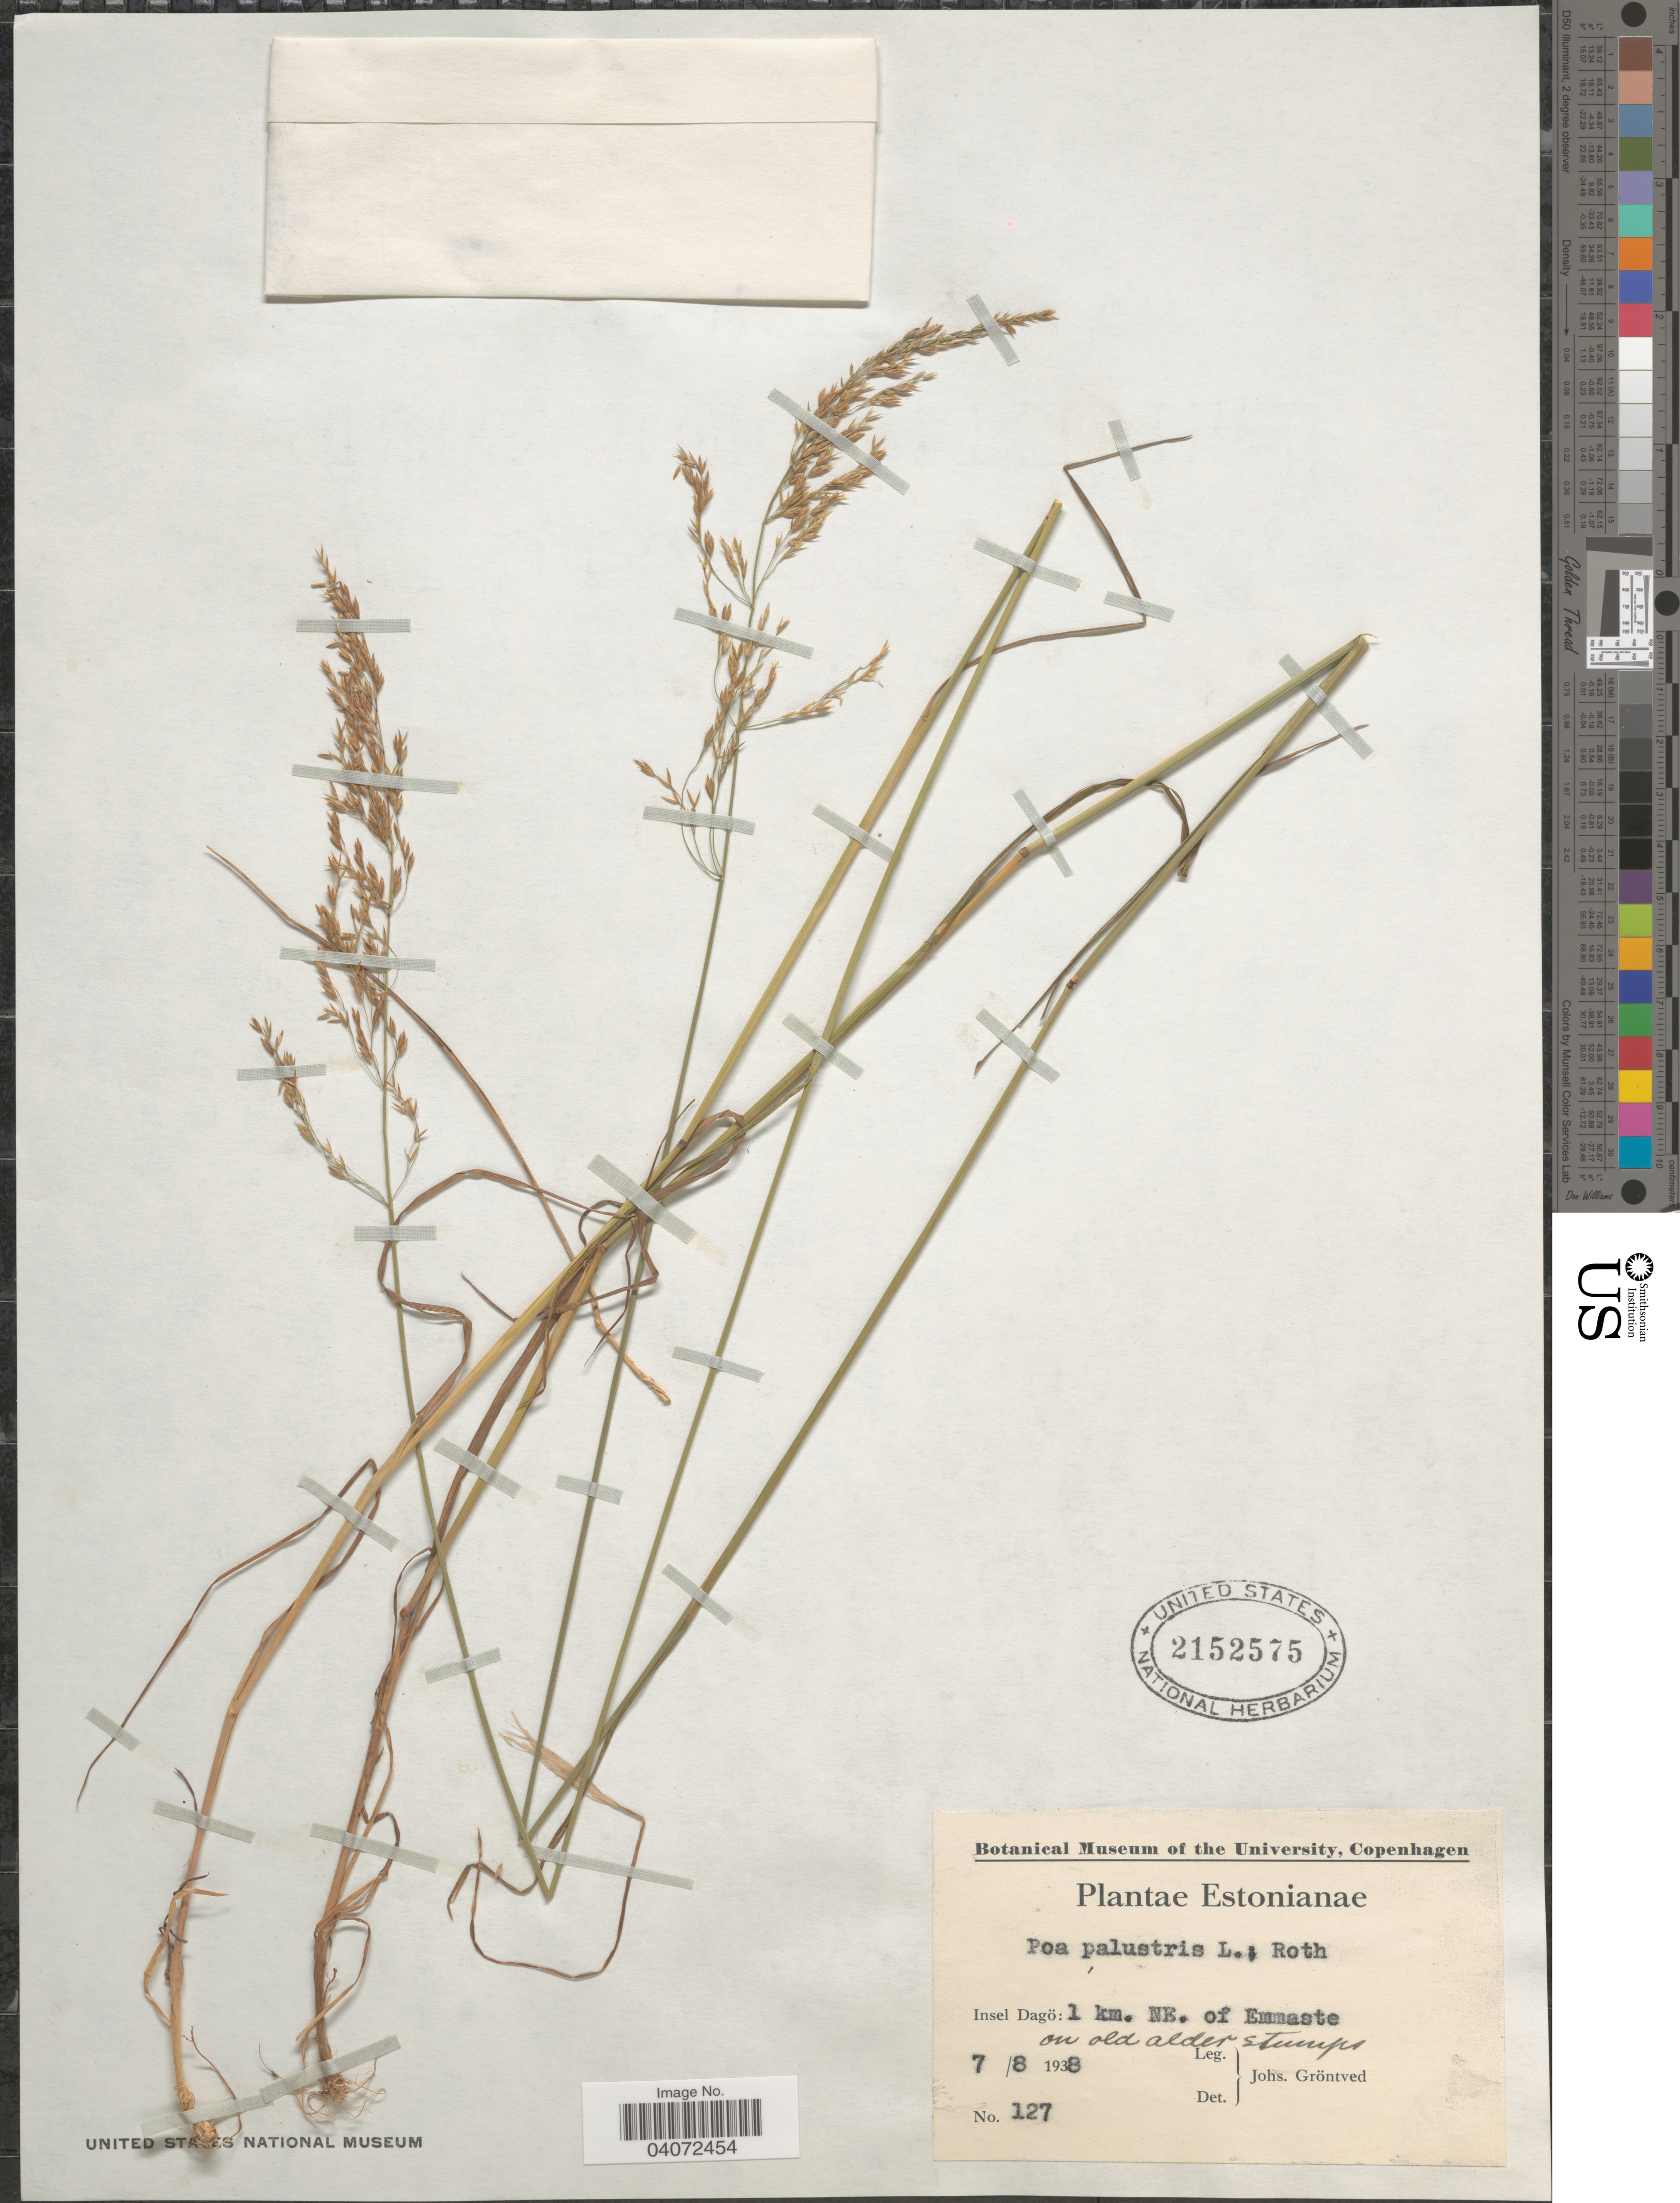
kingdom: Plantae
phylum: Tracheophyta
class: Liliopsida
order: Poales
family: Poaceae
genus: Poa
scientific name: Poa palustris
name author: L.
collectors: J. Gröntved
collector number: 127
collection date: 1938-08-07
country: Estonia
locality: Estonianae. Insel Dagö: 1 km. NE. of Emmaste.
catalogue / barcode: US 2152575